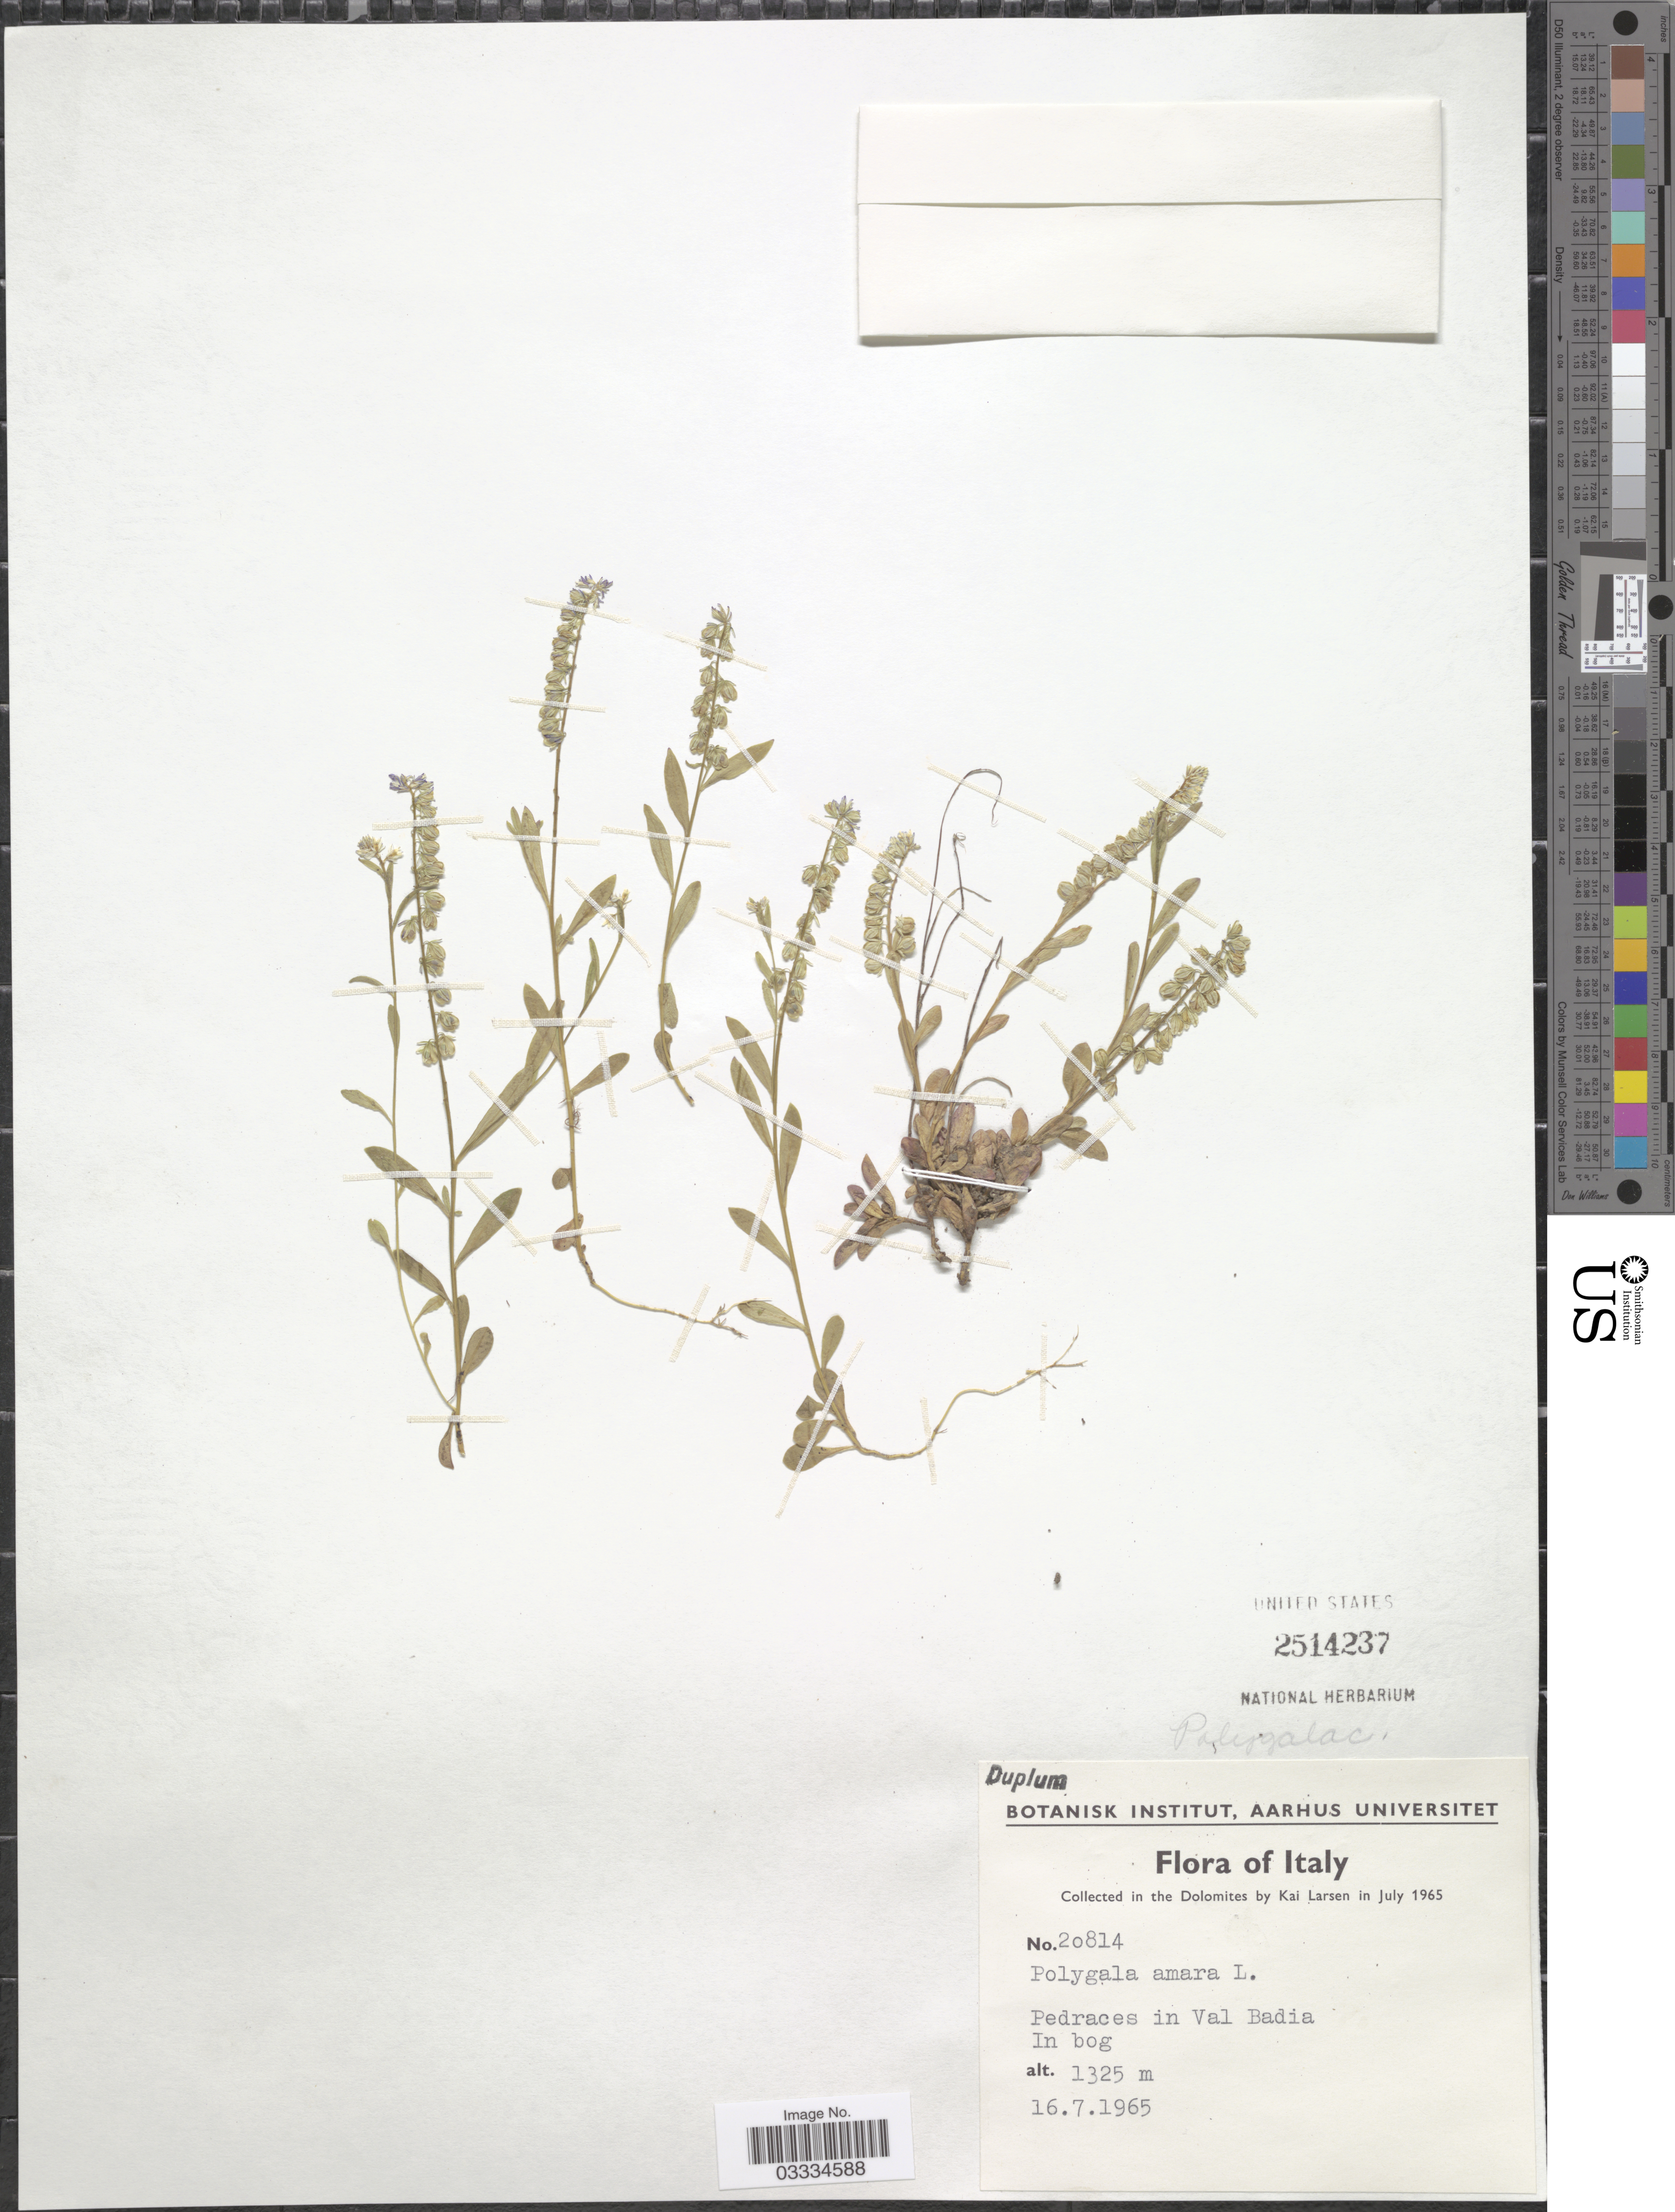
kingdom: Plantae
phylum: Tracheophyta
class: Magnoliopsida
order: Fabales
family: Polygalaceae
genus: Polygala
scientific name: Polygala amara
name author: L.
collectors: K. Larsen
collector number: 20814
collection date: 1965-07-16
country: Italy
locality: The Dolomites. Pedraces in Val Badia.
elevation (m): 1325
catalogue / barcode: US 2514237